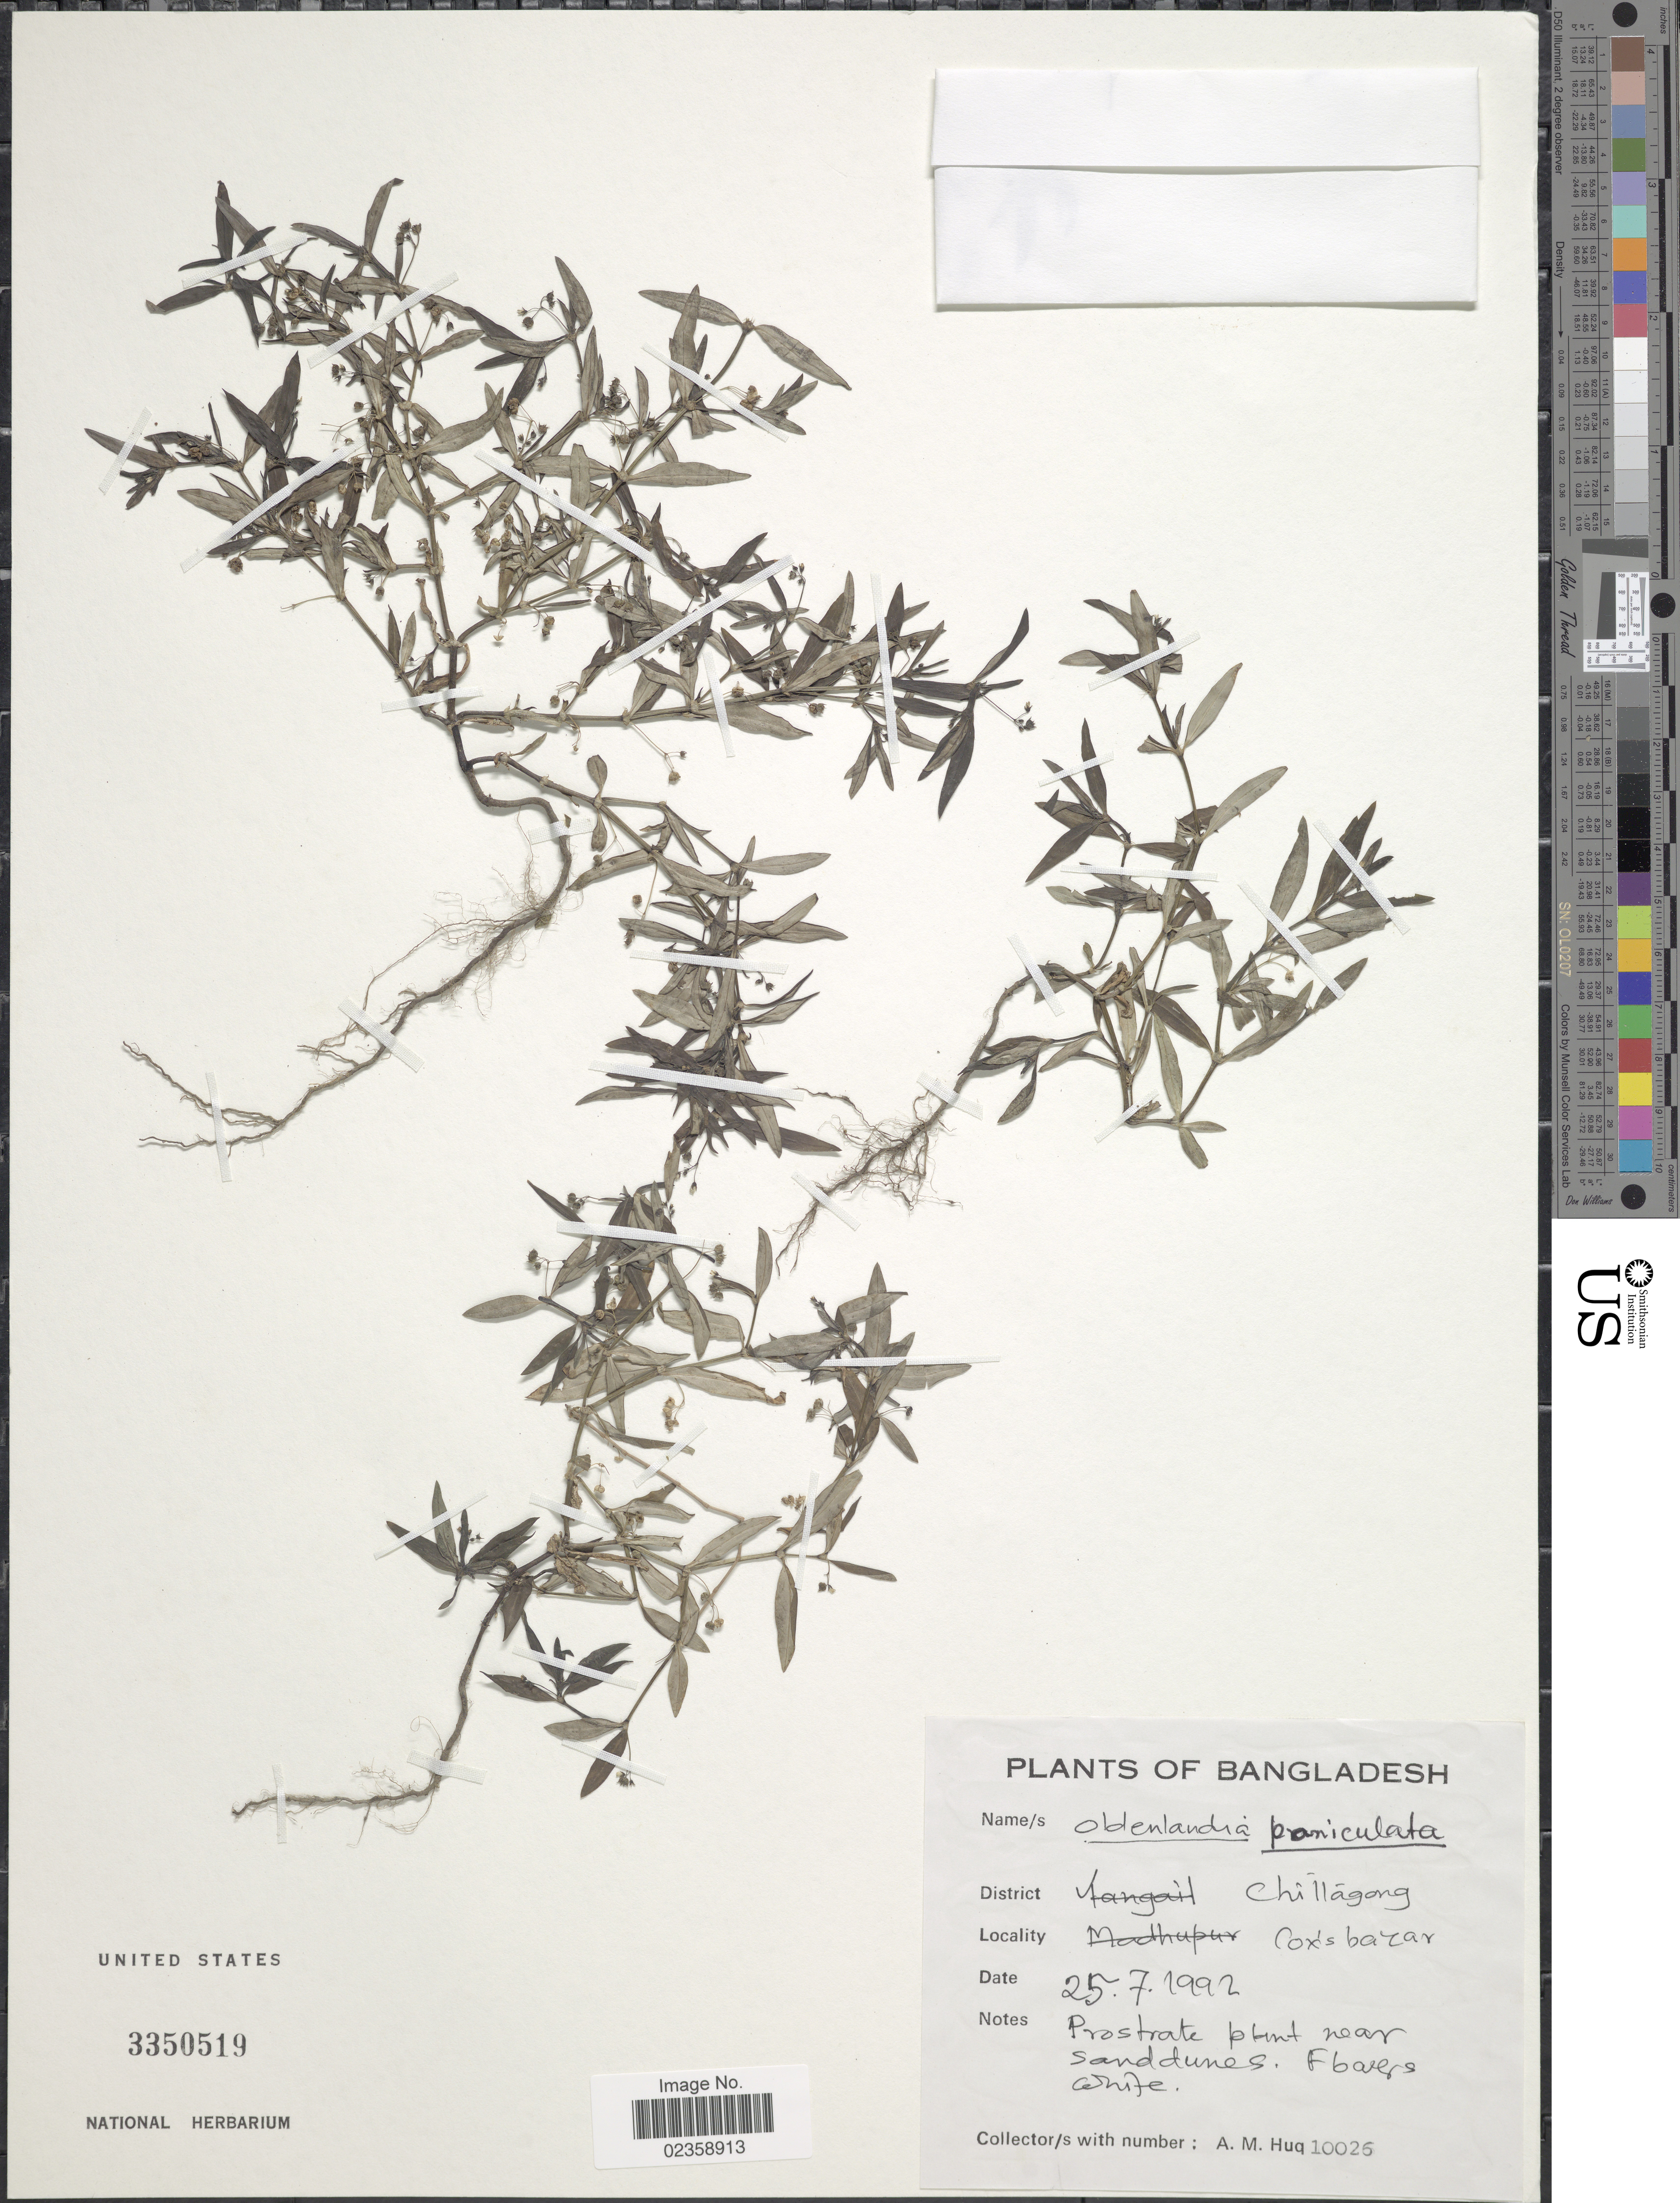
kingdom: Plantae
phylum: Tracheophyta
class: Magnoliopsida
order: Gentianales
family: Rubiaceae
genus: Oldenlandia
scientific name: Oldenlandia paniculata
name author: L.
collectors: A. M. Huq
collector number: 10026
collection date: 1992-07-25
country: Bangladesh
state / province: Chittagong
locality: Bangladesh. District Chittagong. Cox's bazar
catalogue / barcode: US 3350519